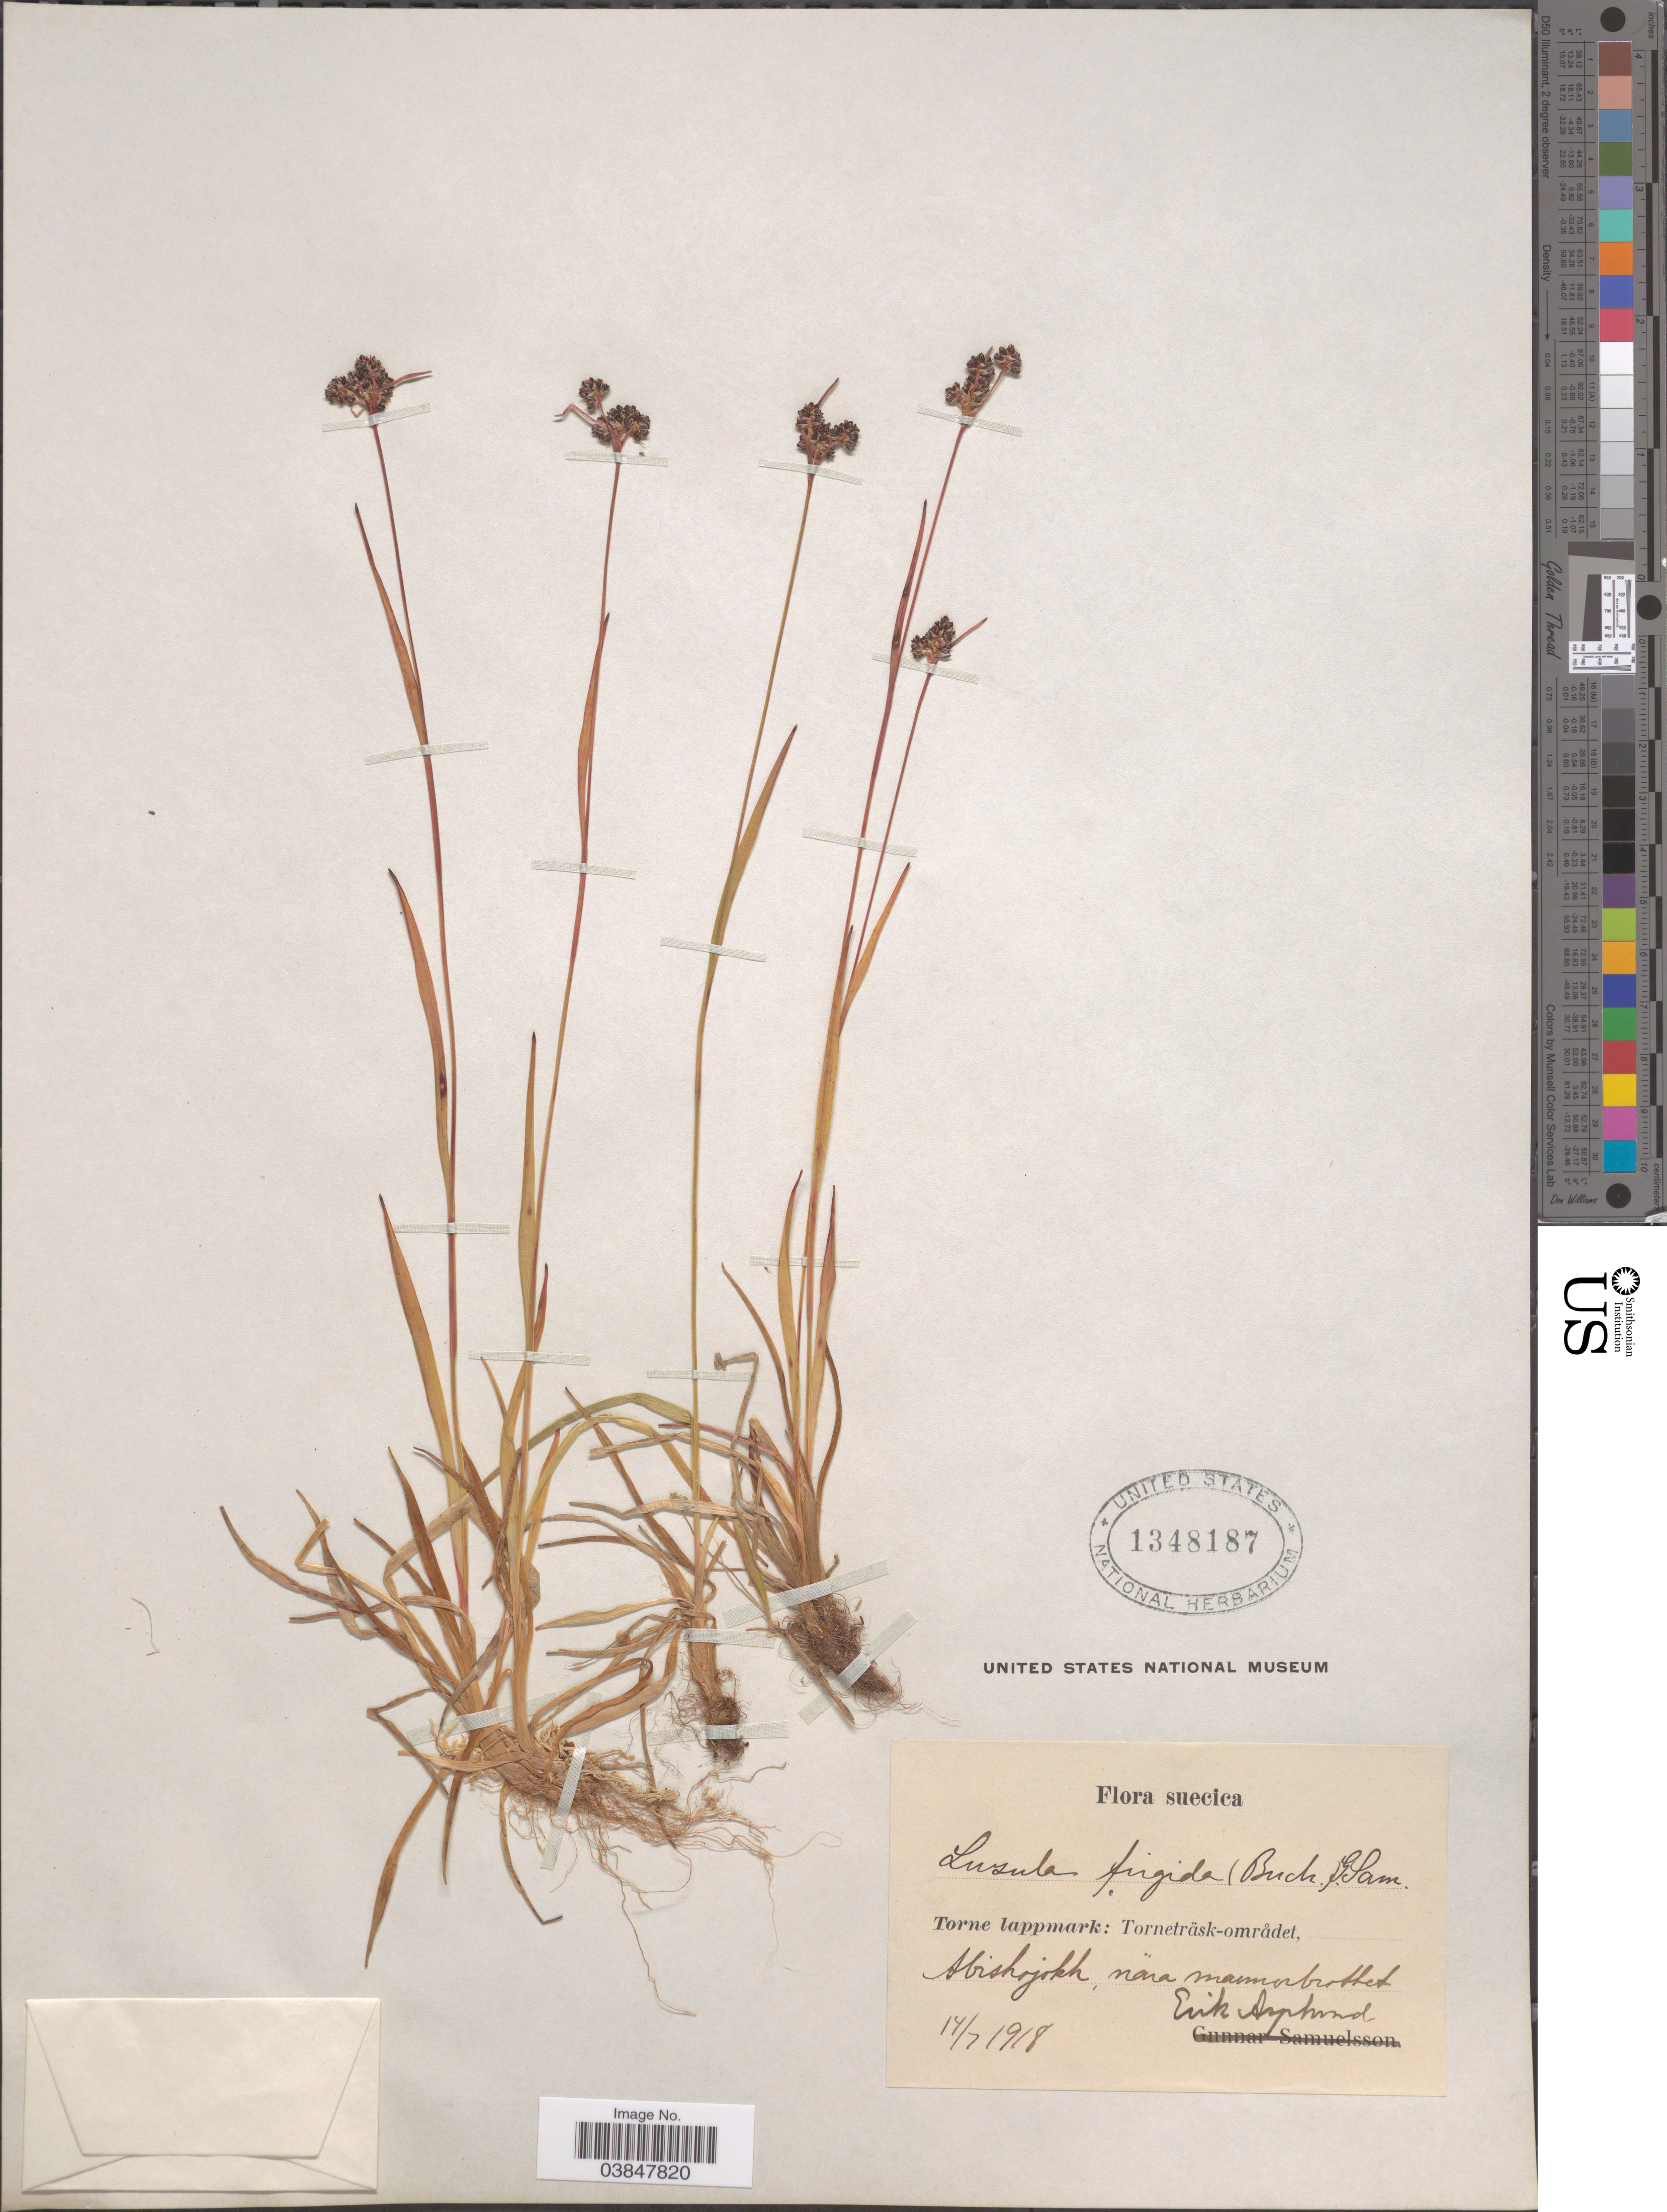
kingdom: Plantae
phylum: Tracheophyta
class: Liliopsida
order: Poales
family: Juncaceae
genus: Luzula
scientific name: Luzula frigida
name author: (Buchenau) Sam.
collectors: E. Asplund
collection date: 1918-07-14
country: Sweden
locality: Torne lappmark: Torneträsk-området.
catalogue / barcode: US 1348187